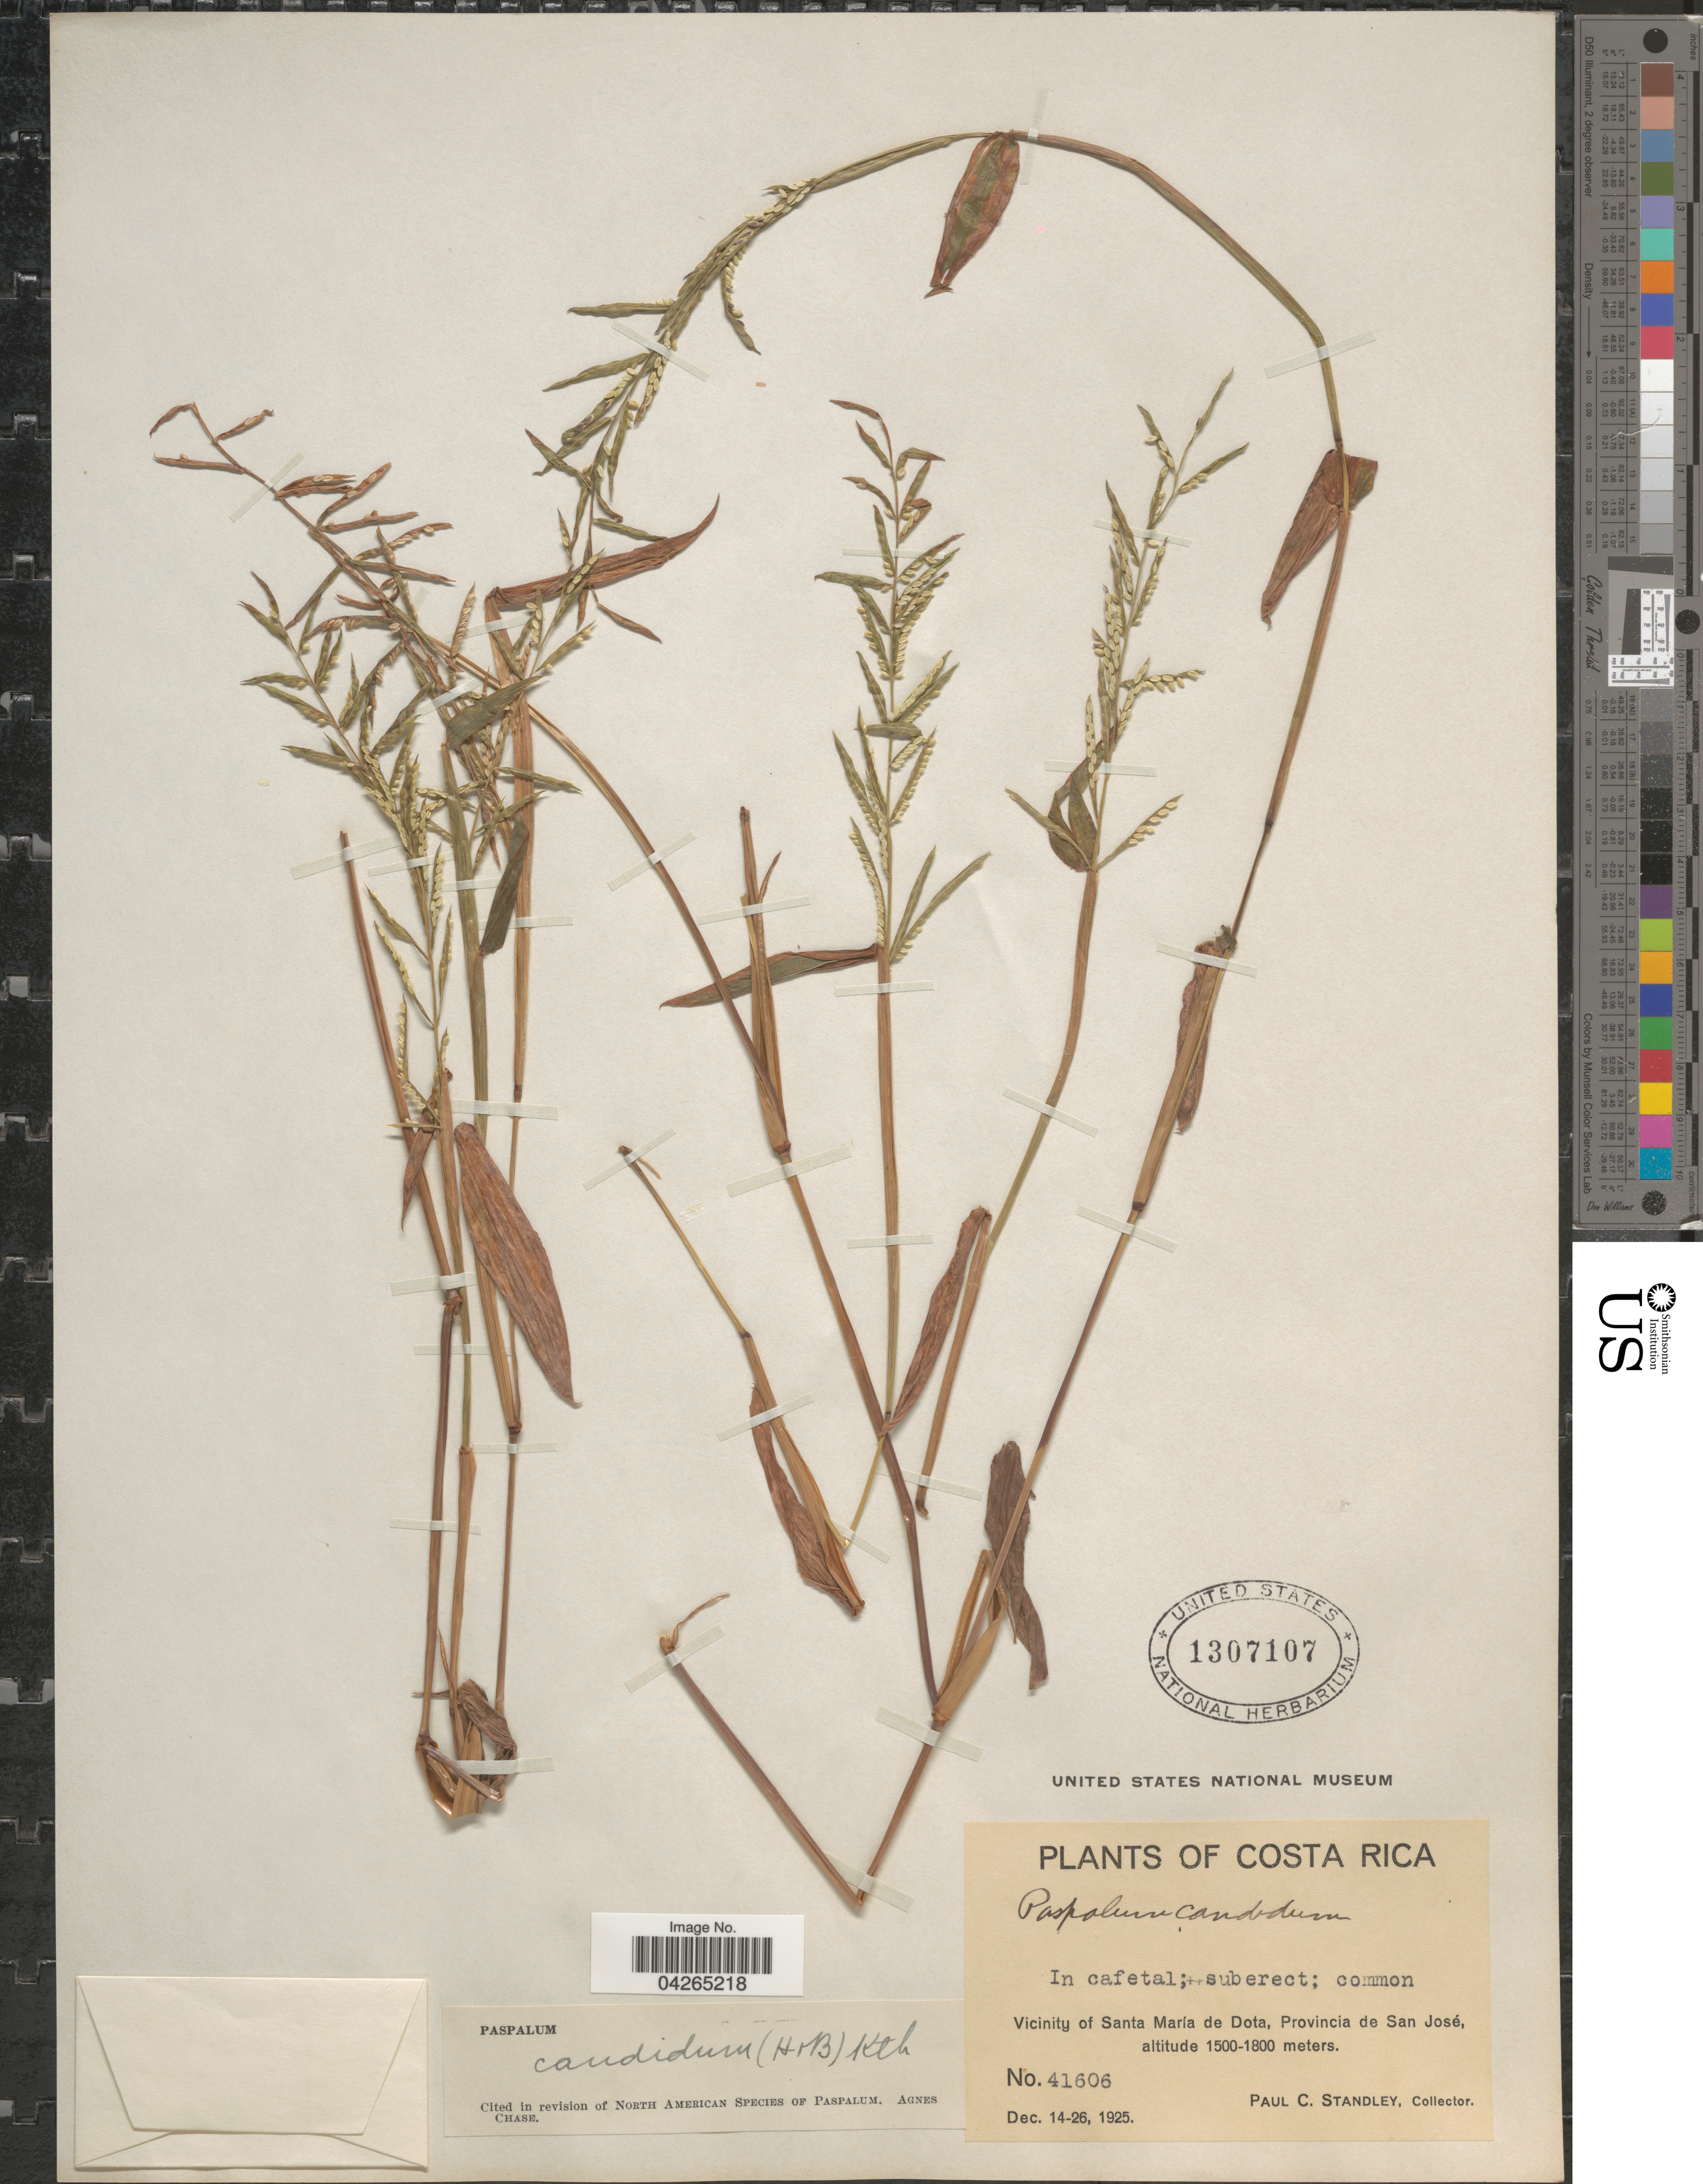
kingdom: Plantae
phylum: Tracheophyta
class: Liliopsida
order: Poales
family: Poaceae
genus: Paspalum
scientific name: Paspalum candidum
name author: (Humb. & Bonpl. ex Fleugge) Kunth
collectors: P. C. Standley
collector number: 41606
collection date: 1925-12-14/1925-12-26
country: Costa Rica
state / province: San José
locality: Vicinity of Santa María de Dota.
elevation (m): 1500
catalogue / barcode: US 1307107